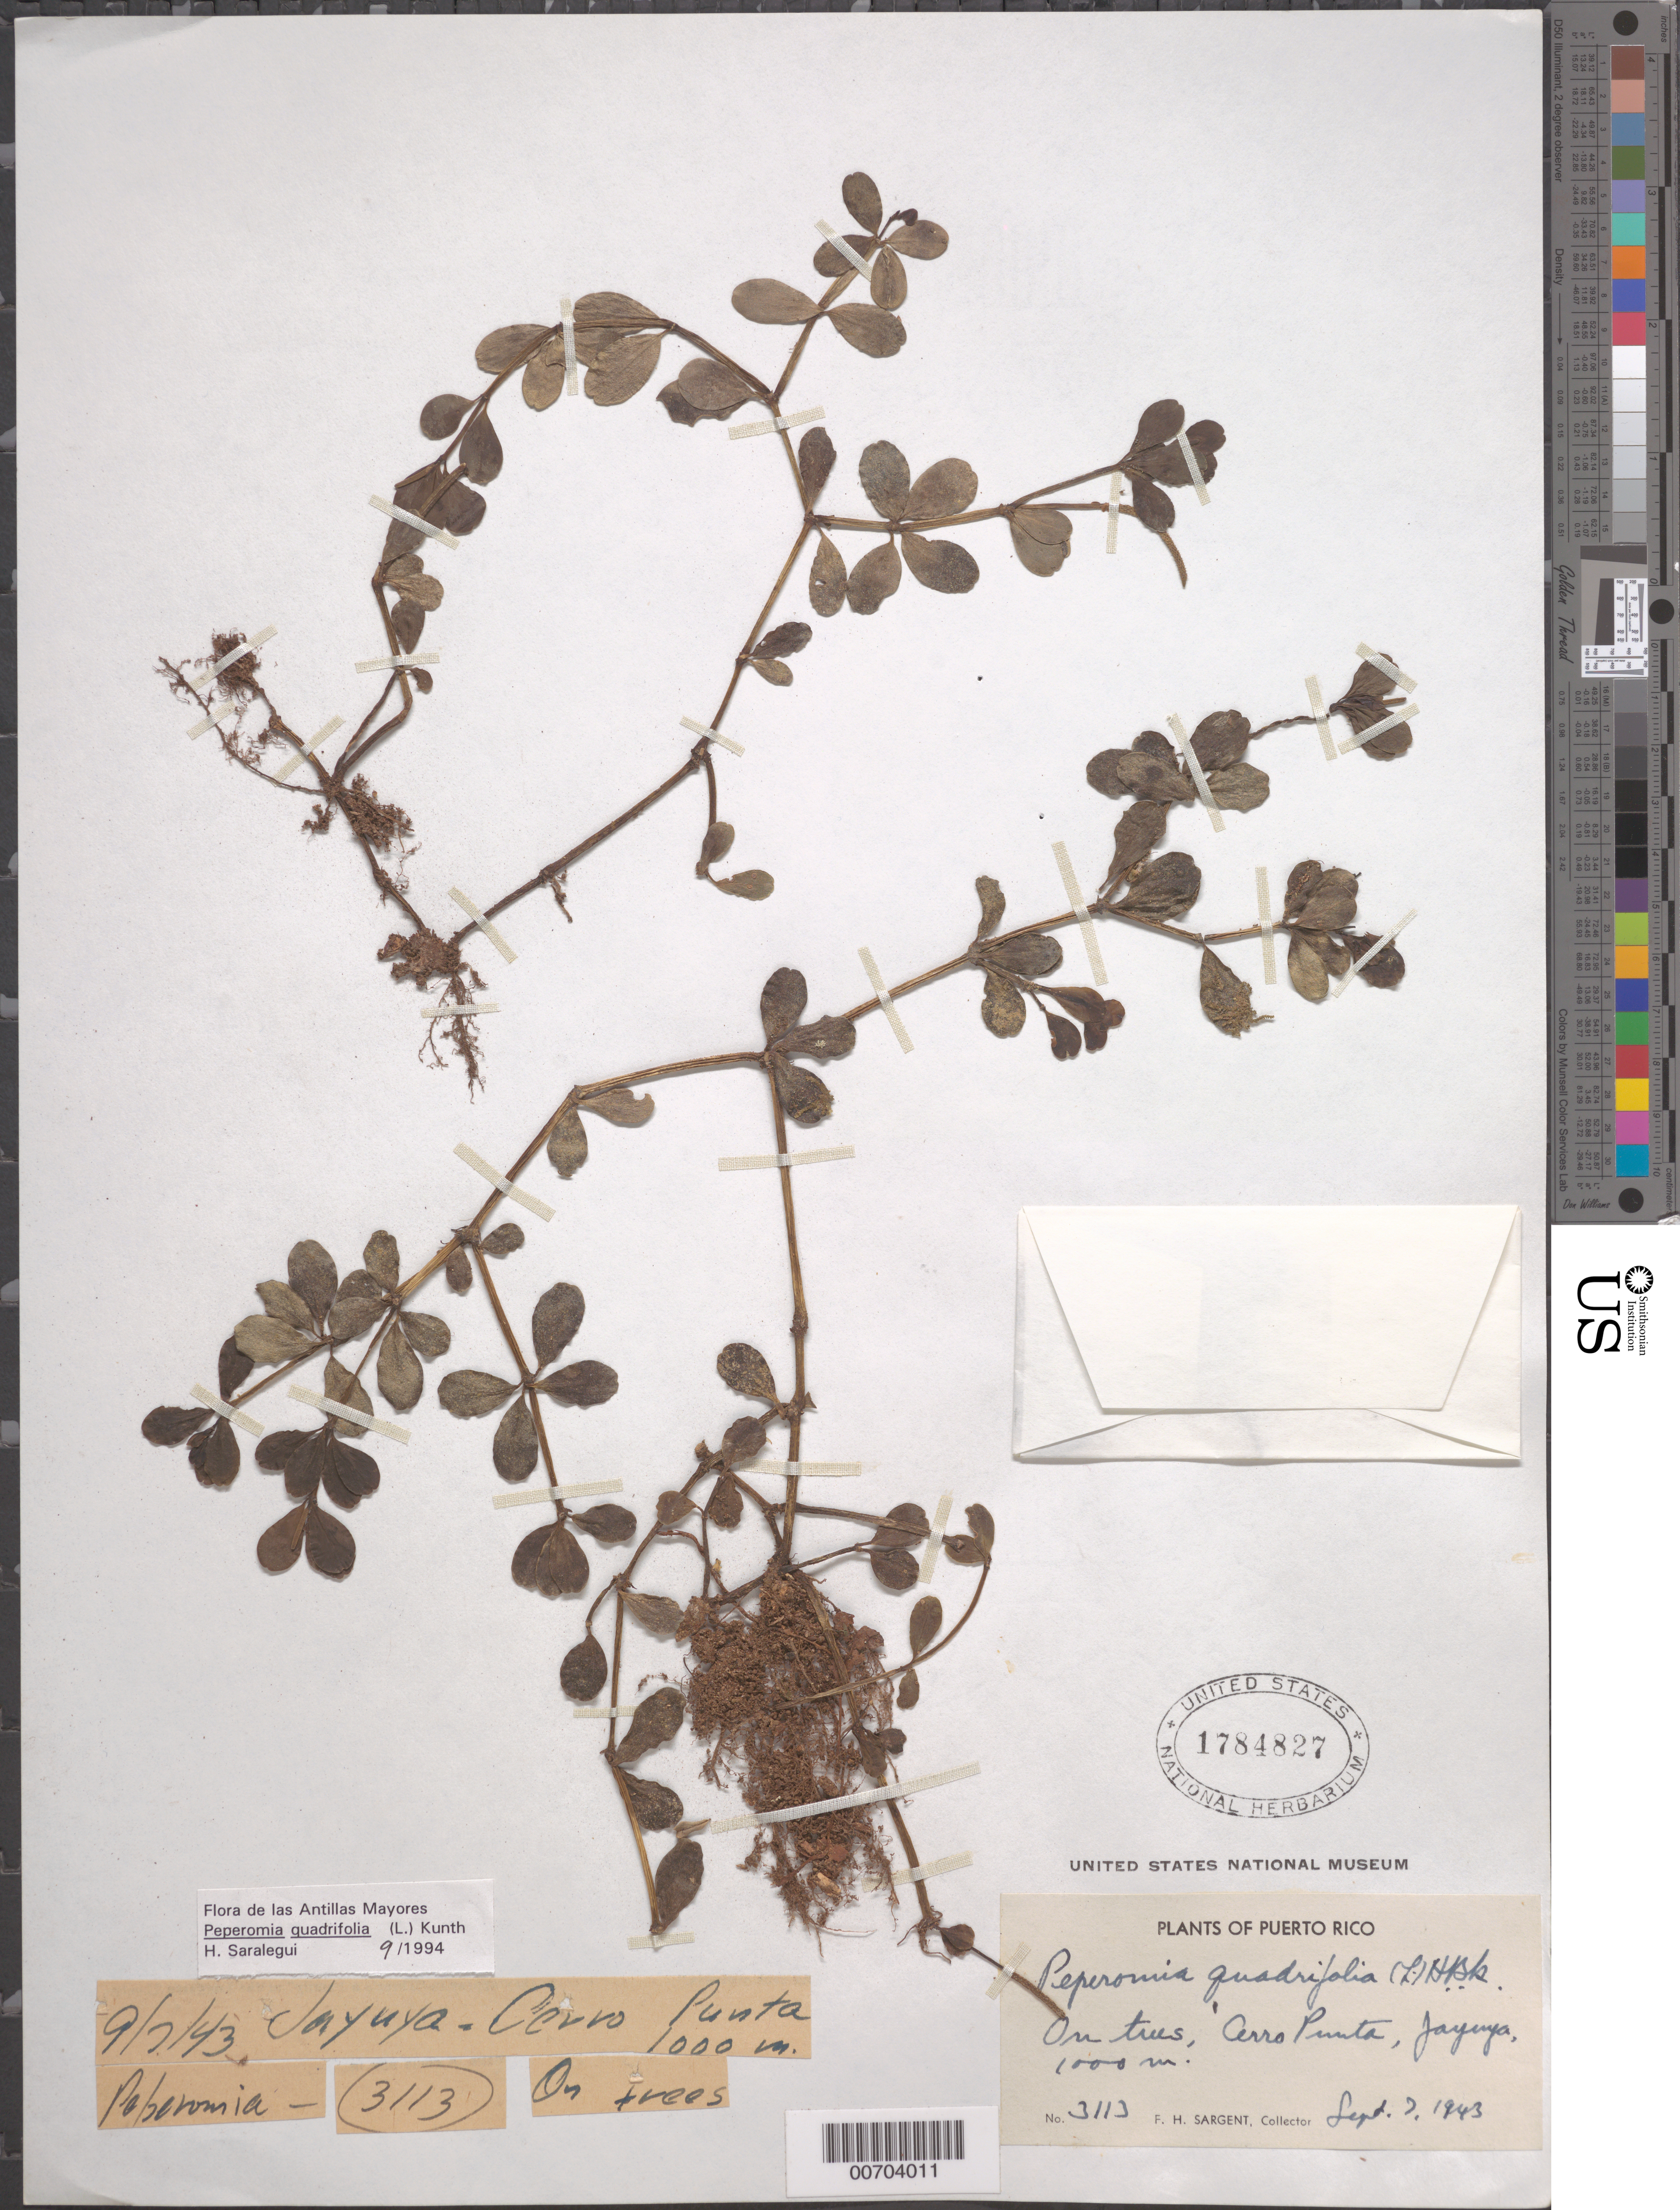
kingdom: Plantae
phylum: Tracheophyta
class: Magnoliopsida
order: Piperales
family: Piperaceae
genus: Peperomia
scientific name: Peperomia quadrifolia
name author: (L.) Kunth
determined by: Saralegui Boza, H.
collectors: F. H. Sargent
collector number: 3113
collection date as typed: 07 Sep 1943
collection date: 1943-09-07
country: Puerto Rico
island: Greater Antilles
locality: Jayuya, Cerro Punta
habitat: On trees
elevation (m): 1000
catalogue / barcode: US 1784827